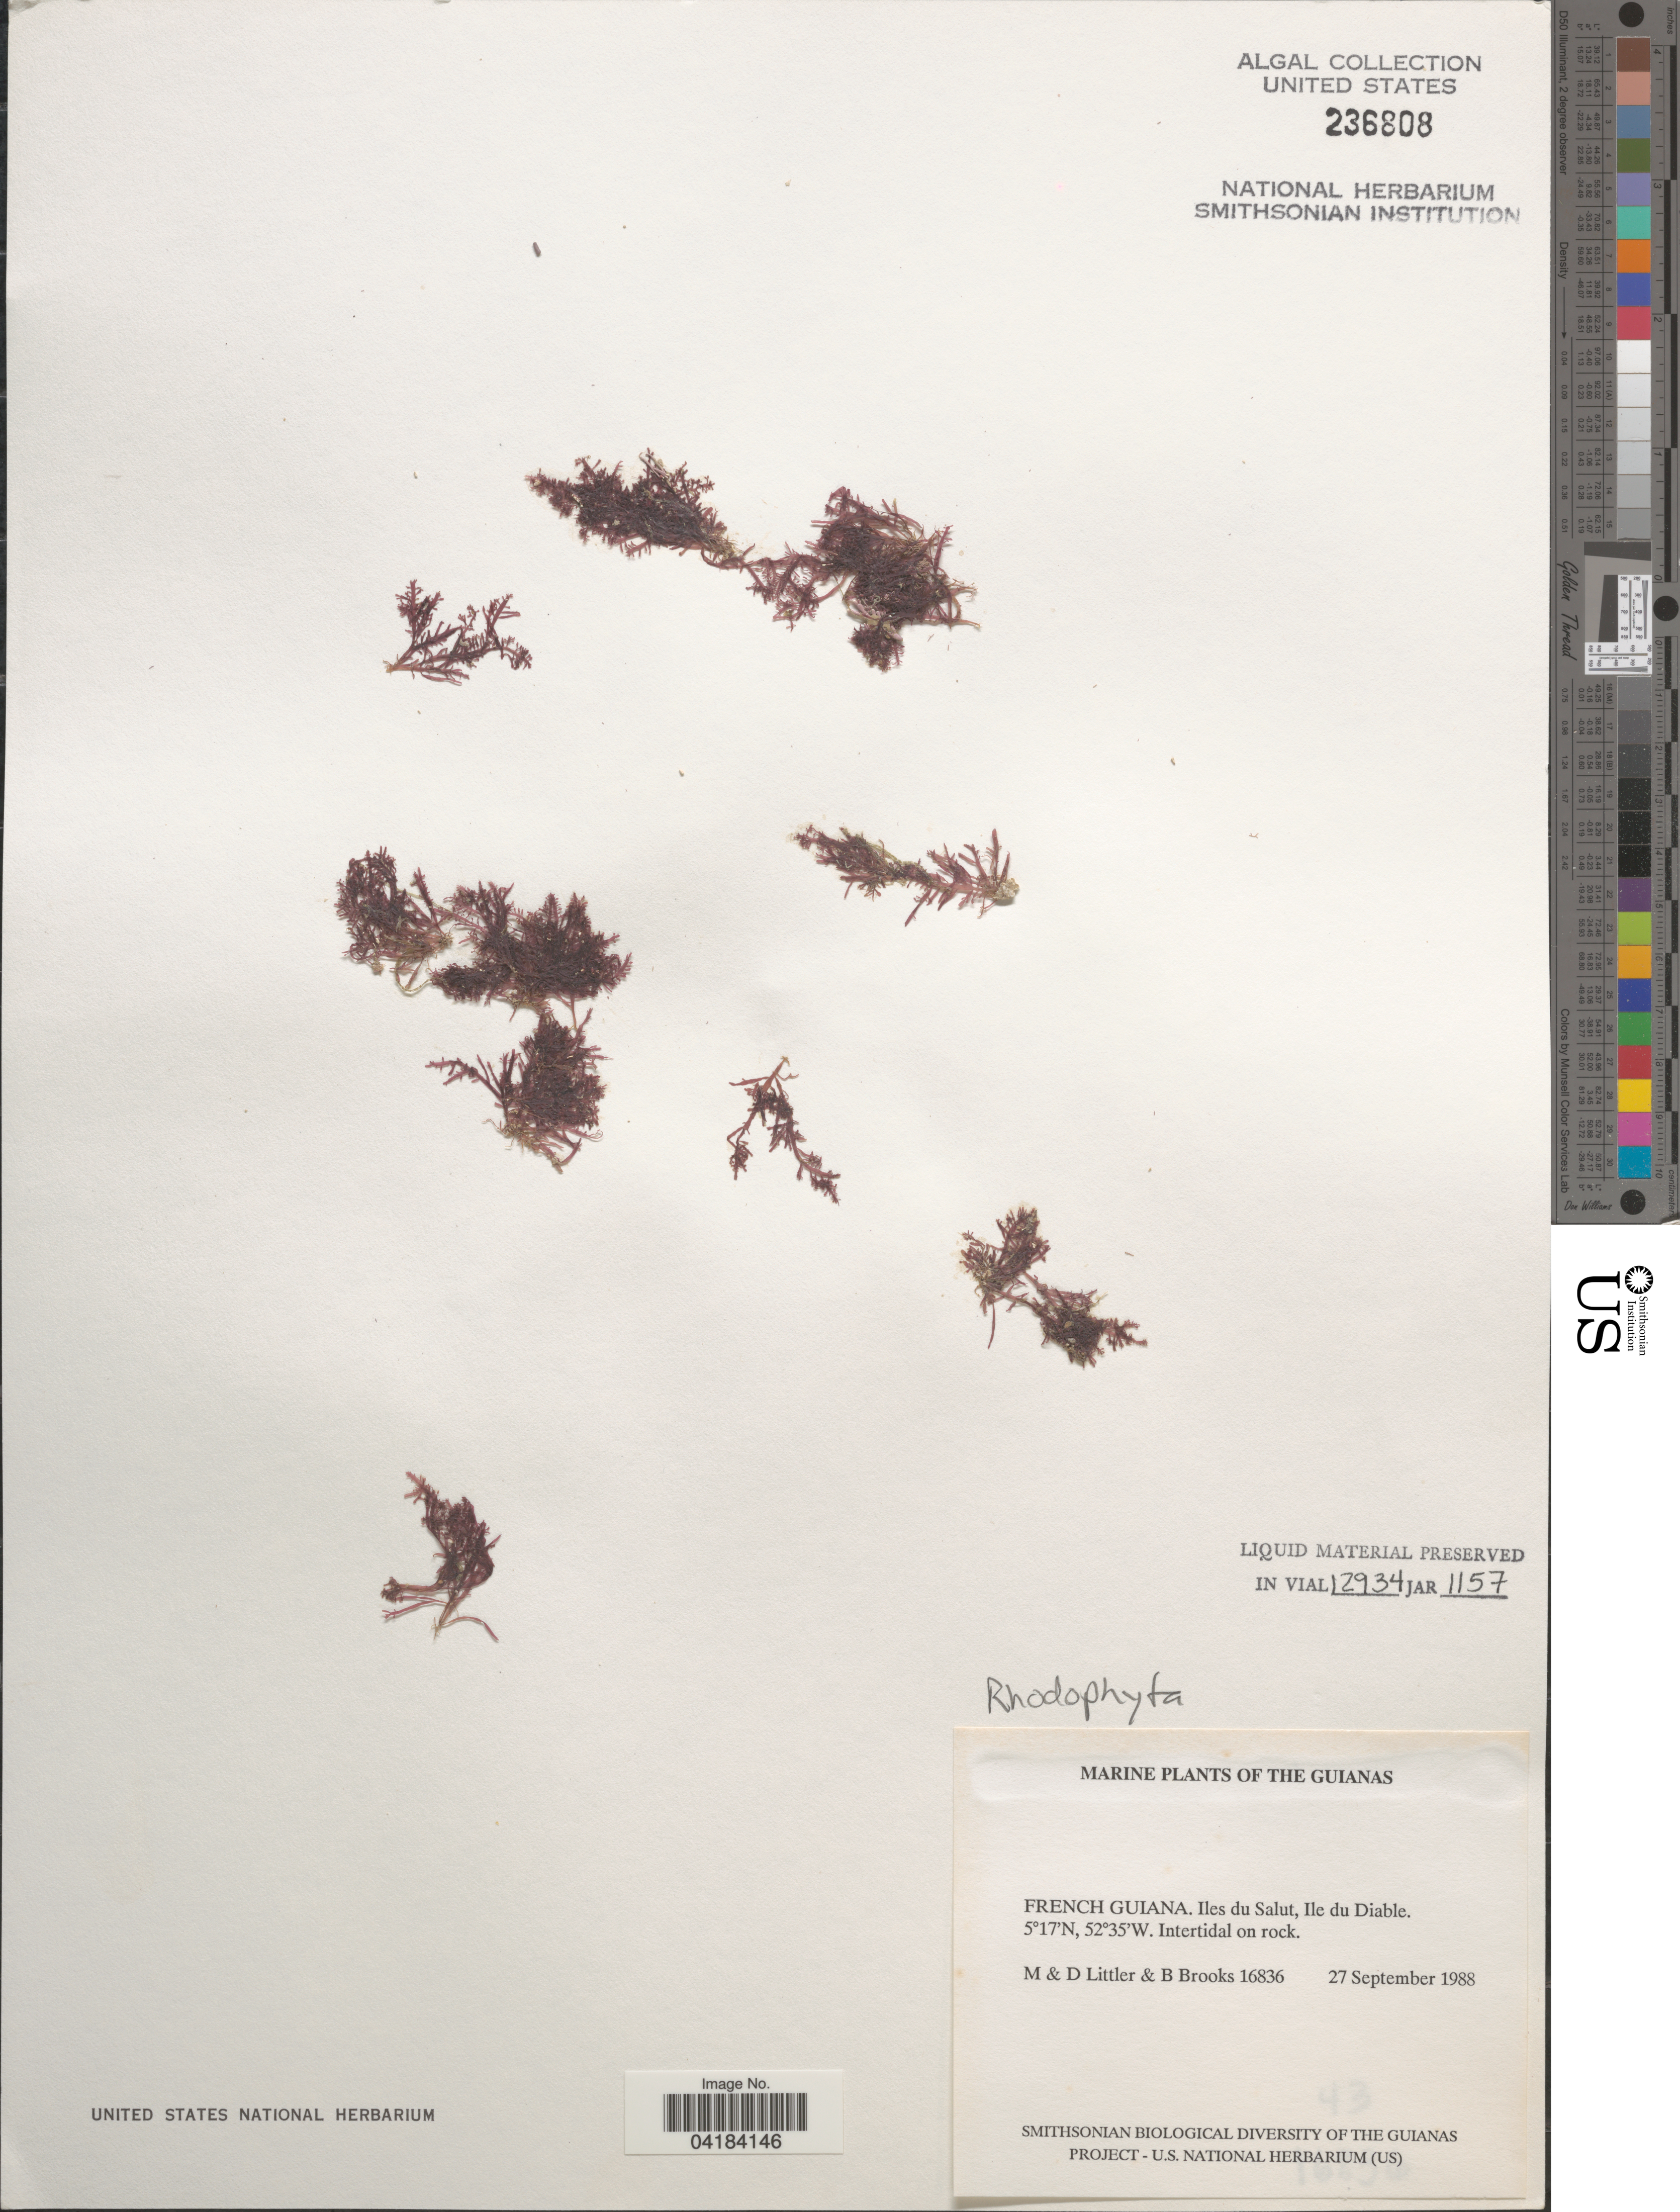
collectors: M. Littler, D. S. Littler & B. Brooks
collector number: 16836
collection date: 1988-09-27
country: French Guiana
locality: The Guianas. Iles du Salut, Ile du Diable.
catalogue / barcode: US 236808